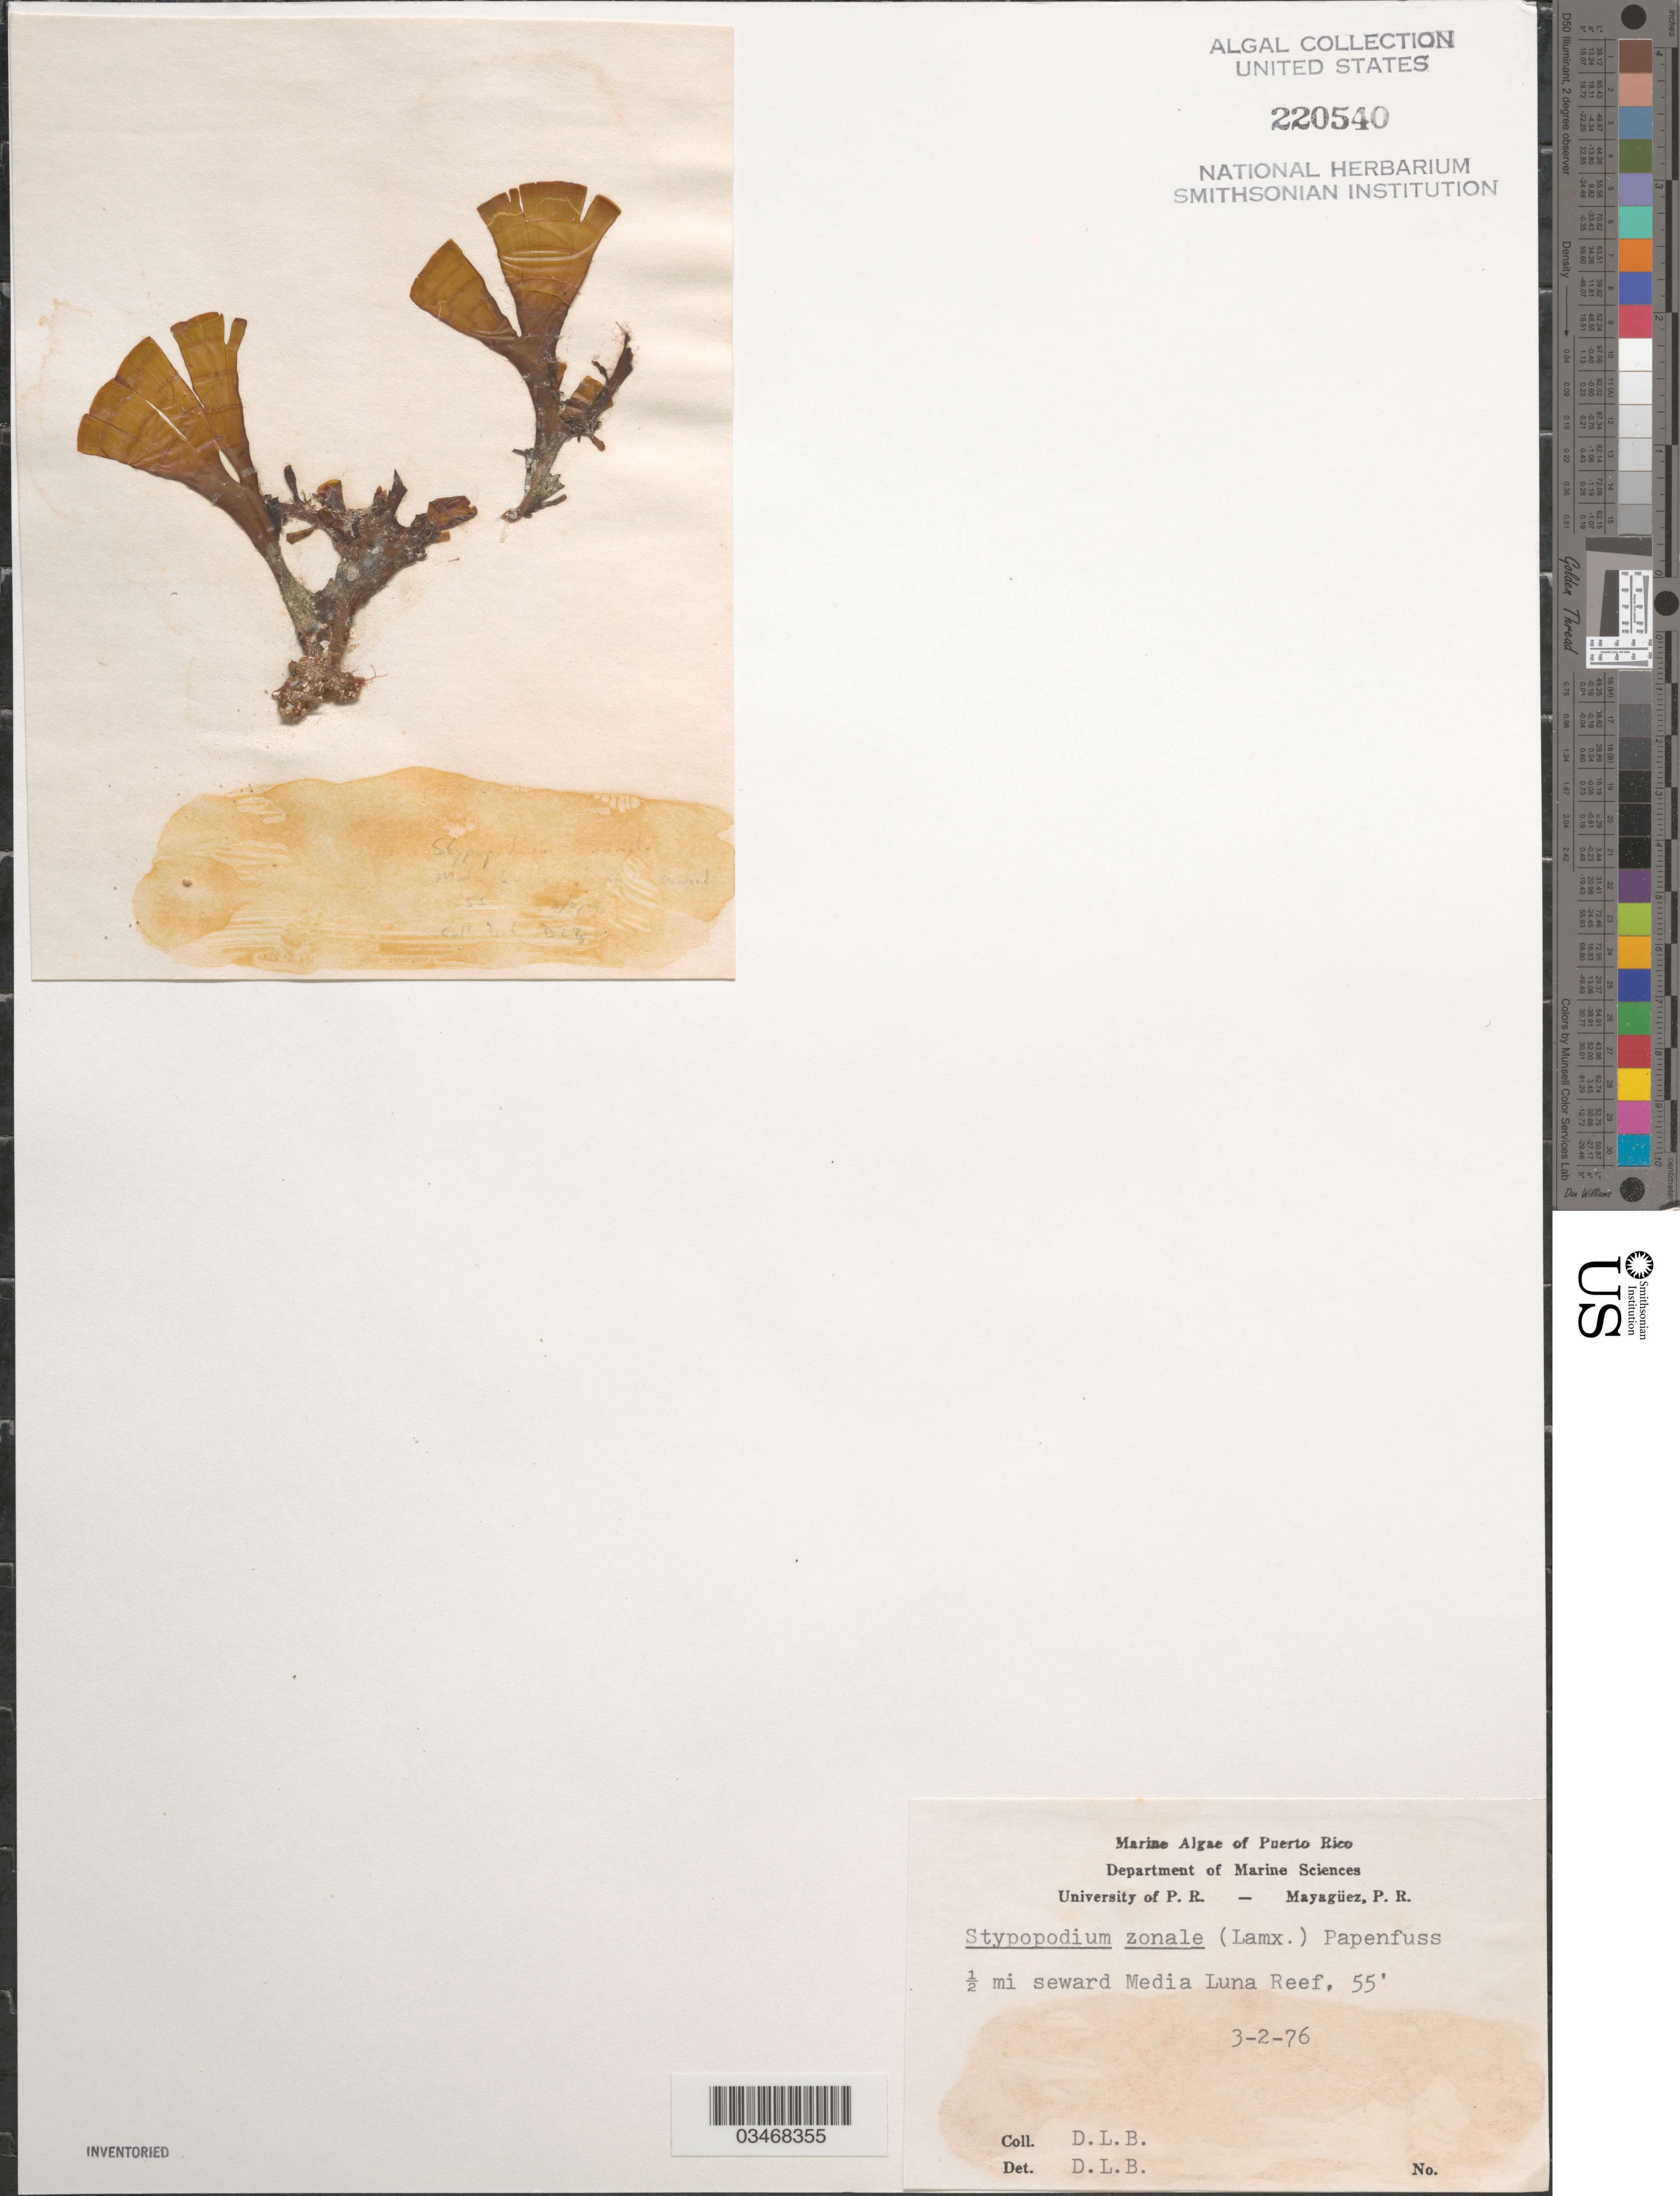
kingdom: Chromista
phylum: Ochrophyta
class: Phaeophyceae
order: Dictyotales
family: Dictyotaceae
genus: Stypopodium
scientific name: Stypopodium zonale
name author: (J.V.Lamouroux) Papenf.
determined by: Ballantine, D. L.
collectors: D.L. Ballantine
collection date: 1976-03-02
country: Puerto Rico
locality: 1/2 mi seaward Media Luna Reef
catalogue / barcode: US 220540